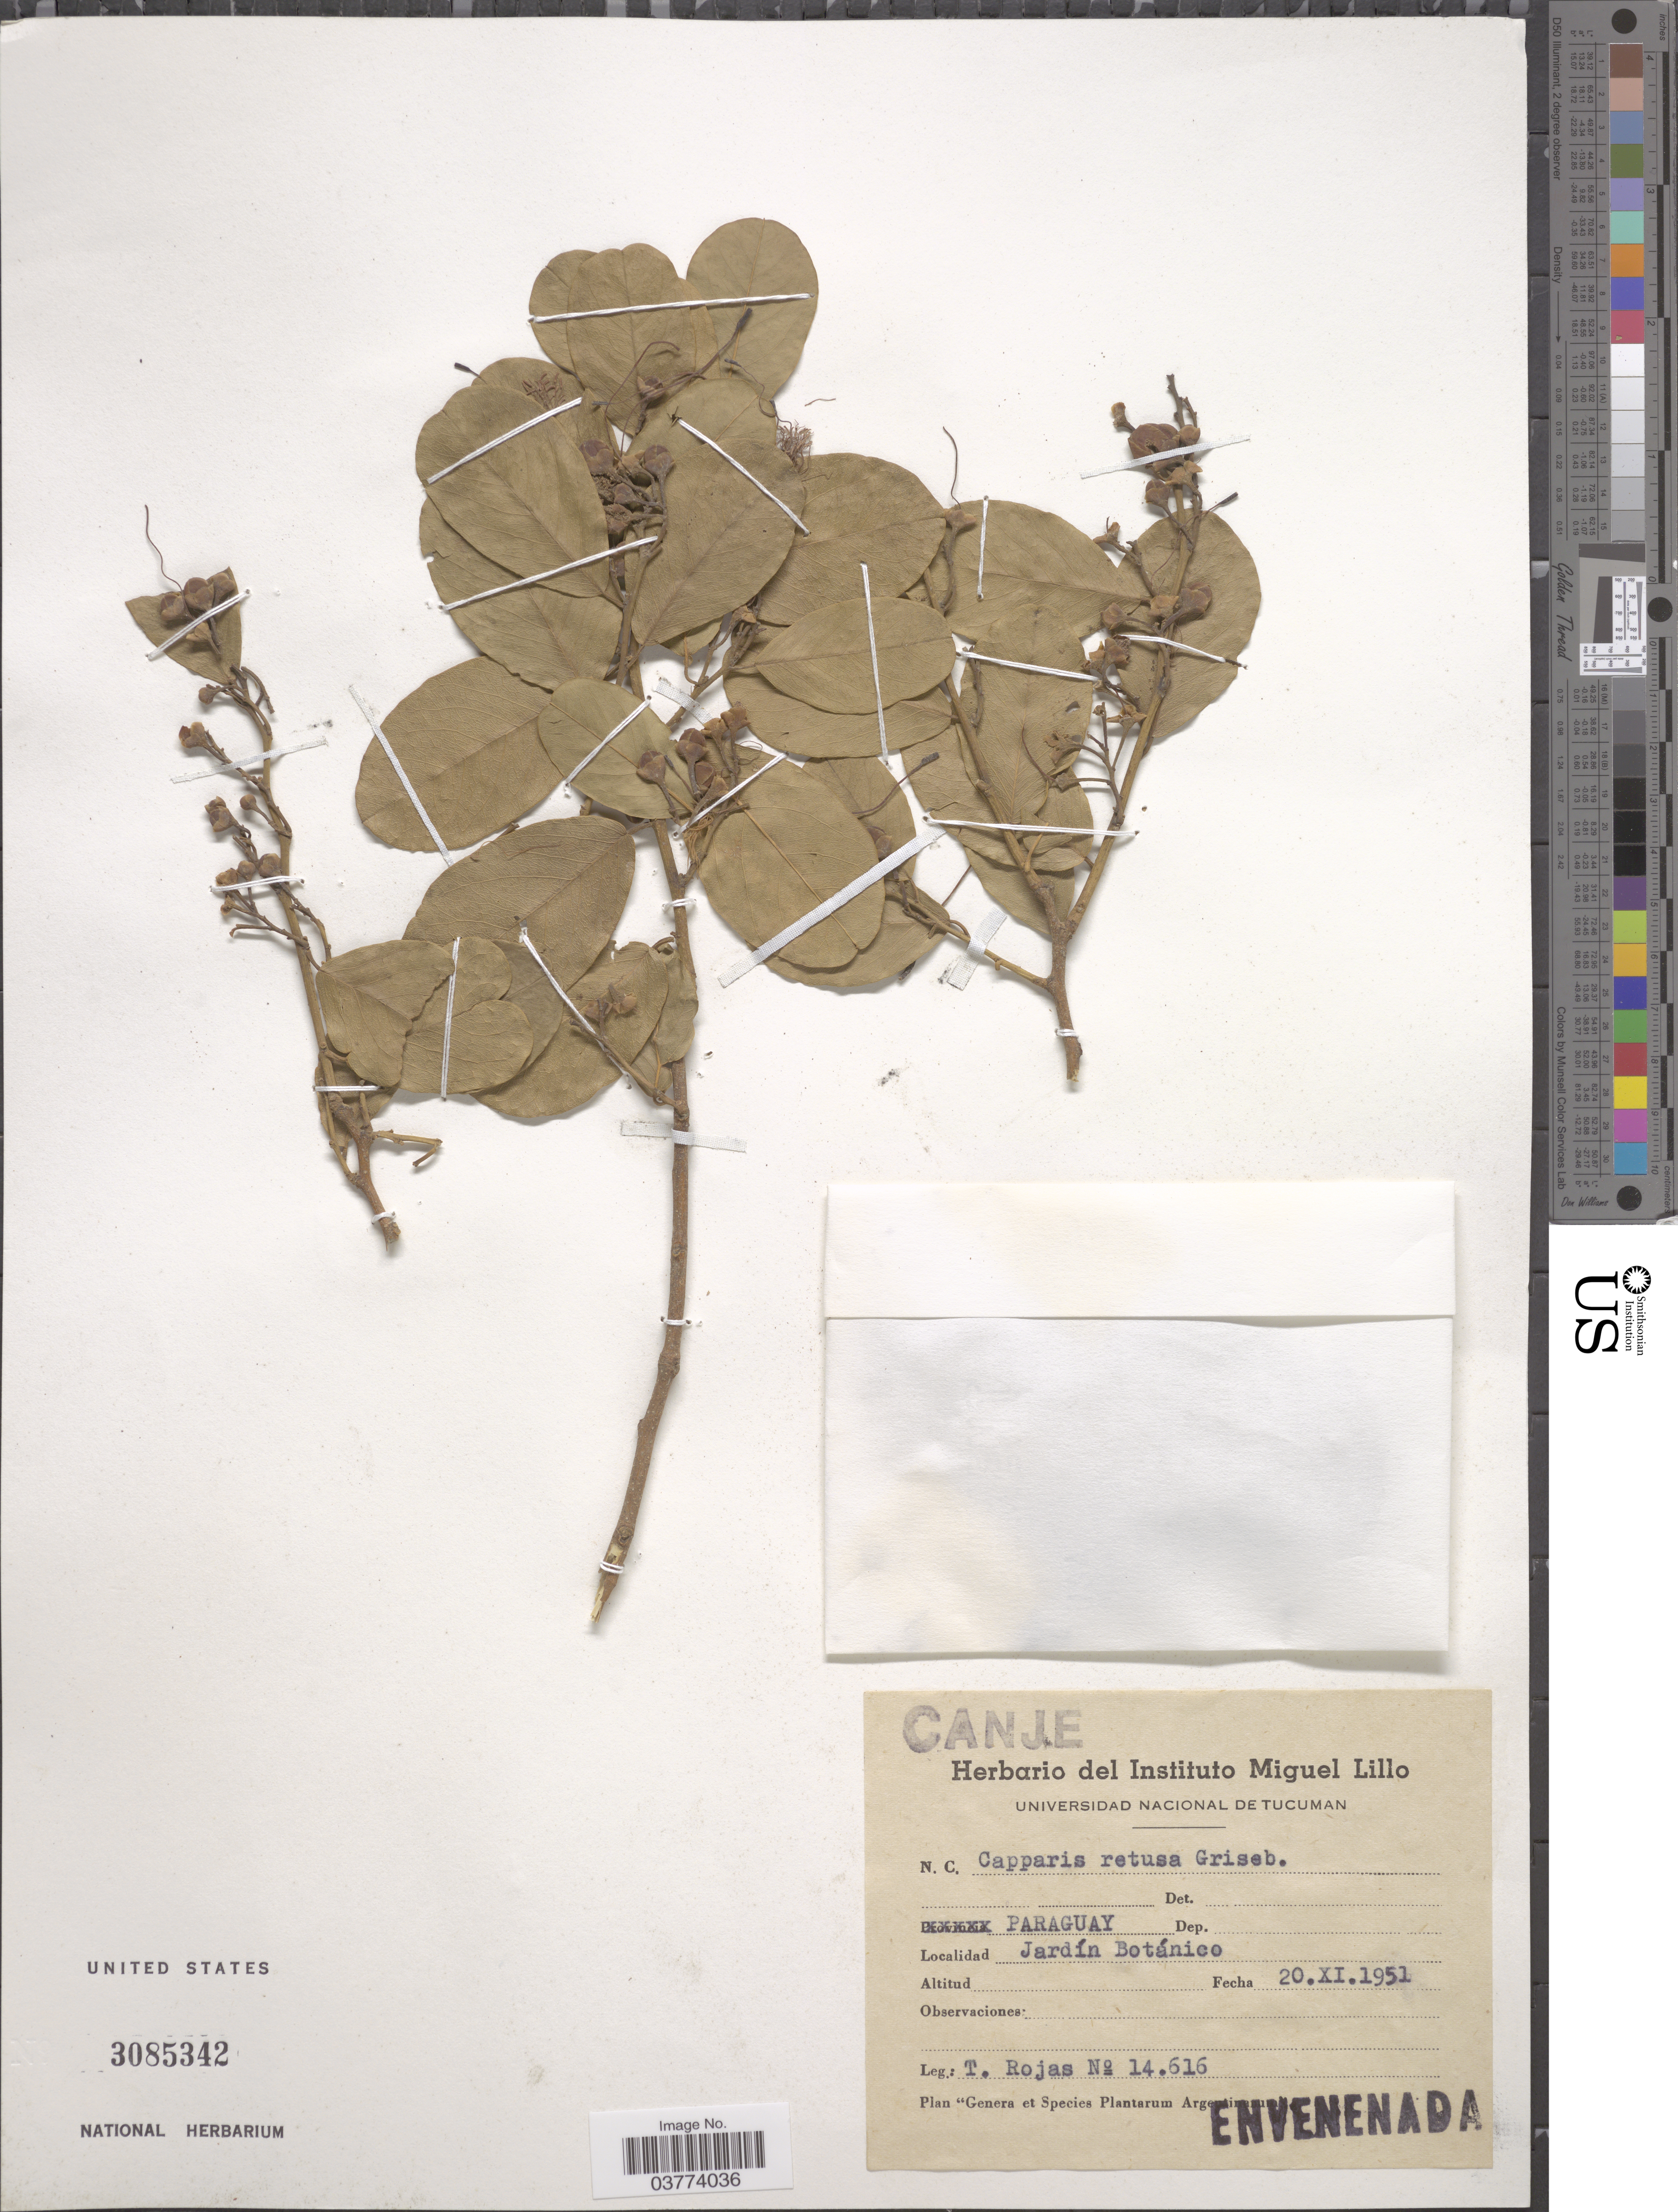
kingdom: Plantae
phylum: Tracheophyta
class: Magnoliopsida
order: Brassicales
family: Capparaceae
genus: Cynophalla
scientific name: Cynophalla retusa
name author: (Griseb.) Cornejo & Iltis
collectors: T. Rojas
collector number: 14616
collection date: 1951-11-20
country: Paraguay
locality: Jardín Botánico.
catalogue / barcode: US 3085342